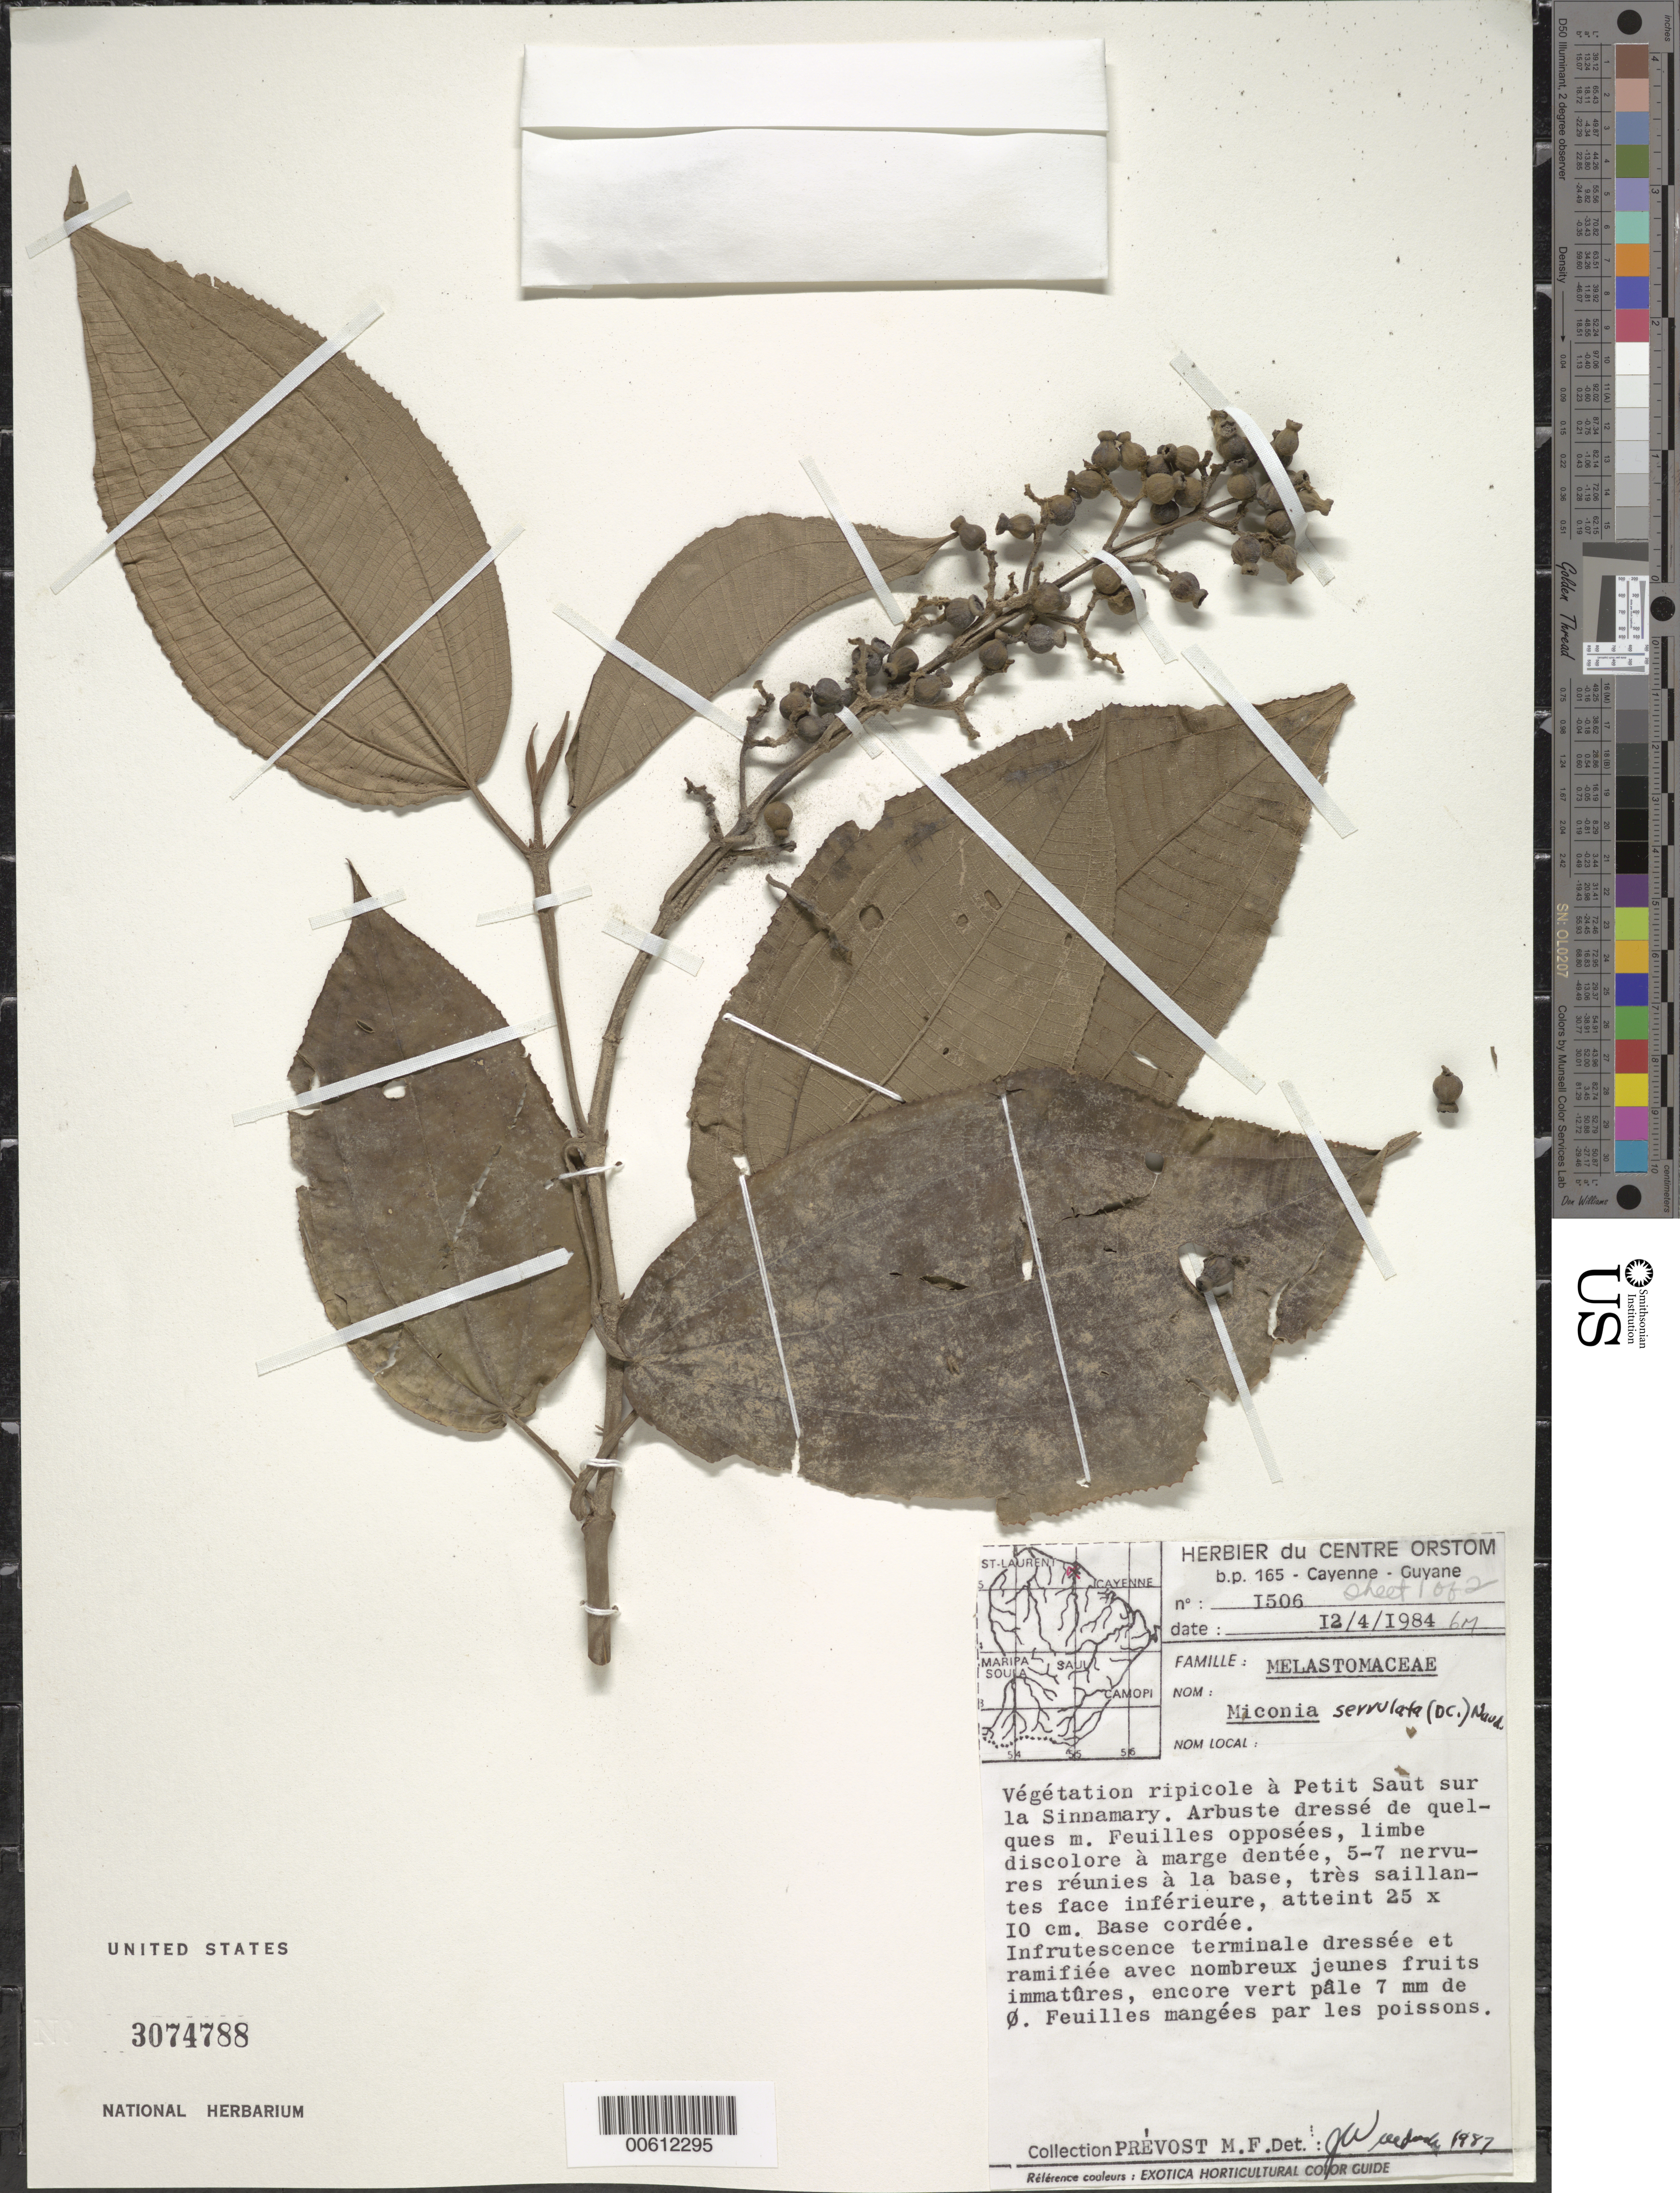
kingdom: Plantae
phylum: Tracheophyta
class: Magnoliopsida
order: Myrtales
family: Melastomataceae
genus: Miconia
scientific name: Miconia serrulata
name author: (DC.) Naudin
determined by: Wurdack, John J., (US), US (UNITED STATES)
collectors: M.-F. Prévost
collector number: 1506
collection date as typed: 12-Apr-84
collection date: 1984-04-12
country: French Guiana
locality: Petit Saut sur la Sinnamary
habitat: Vegetation secondaire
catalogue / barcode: US 3074788